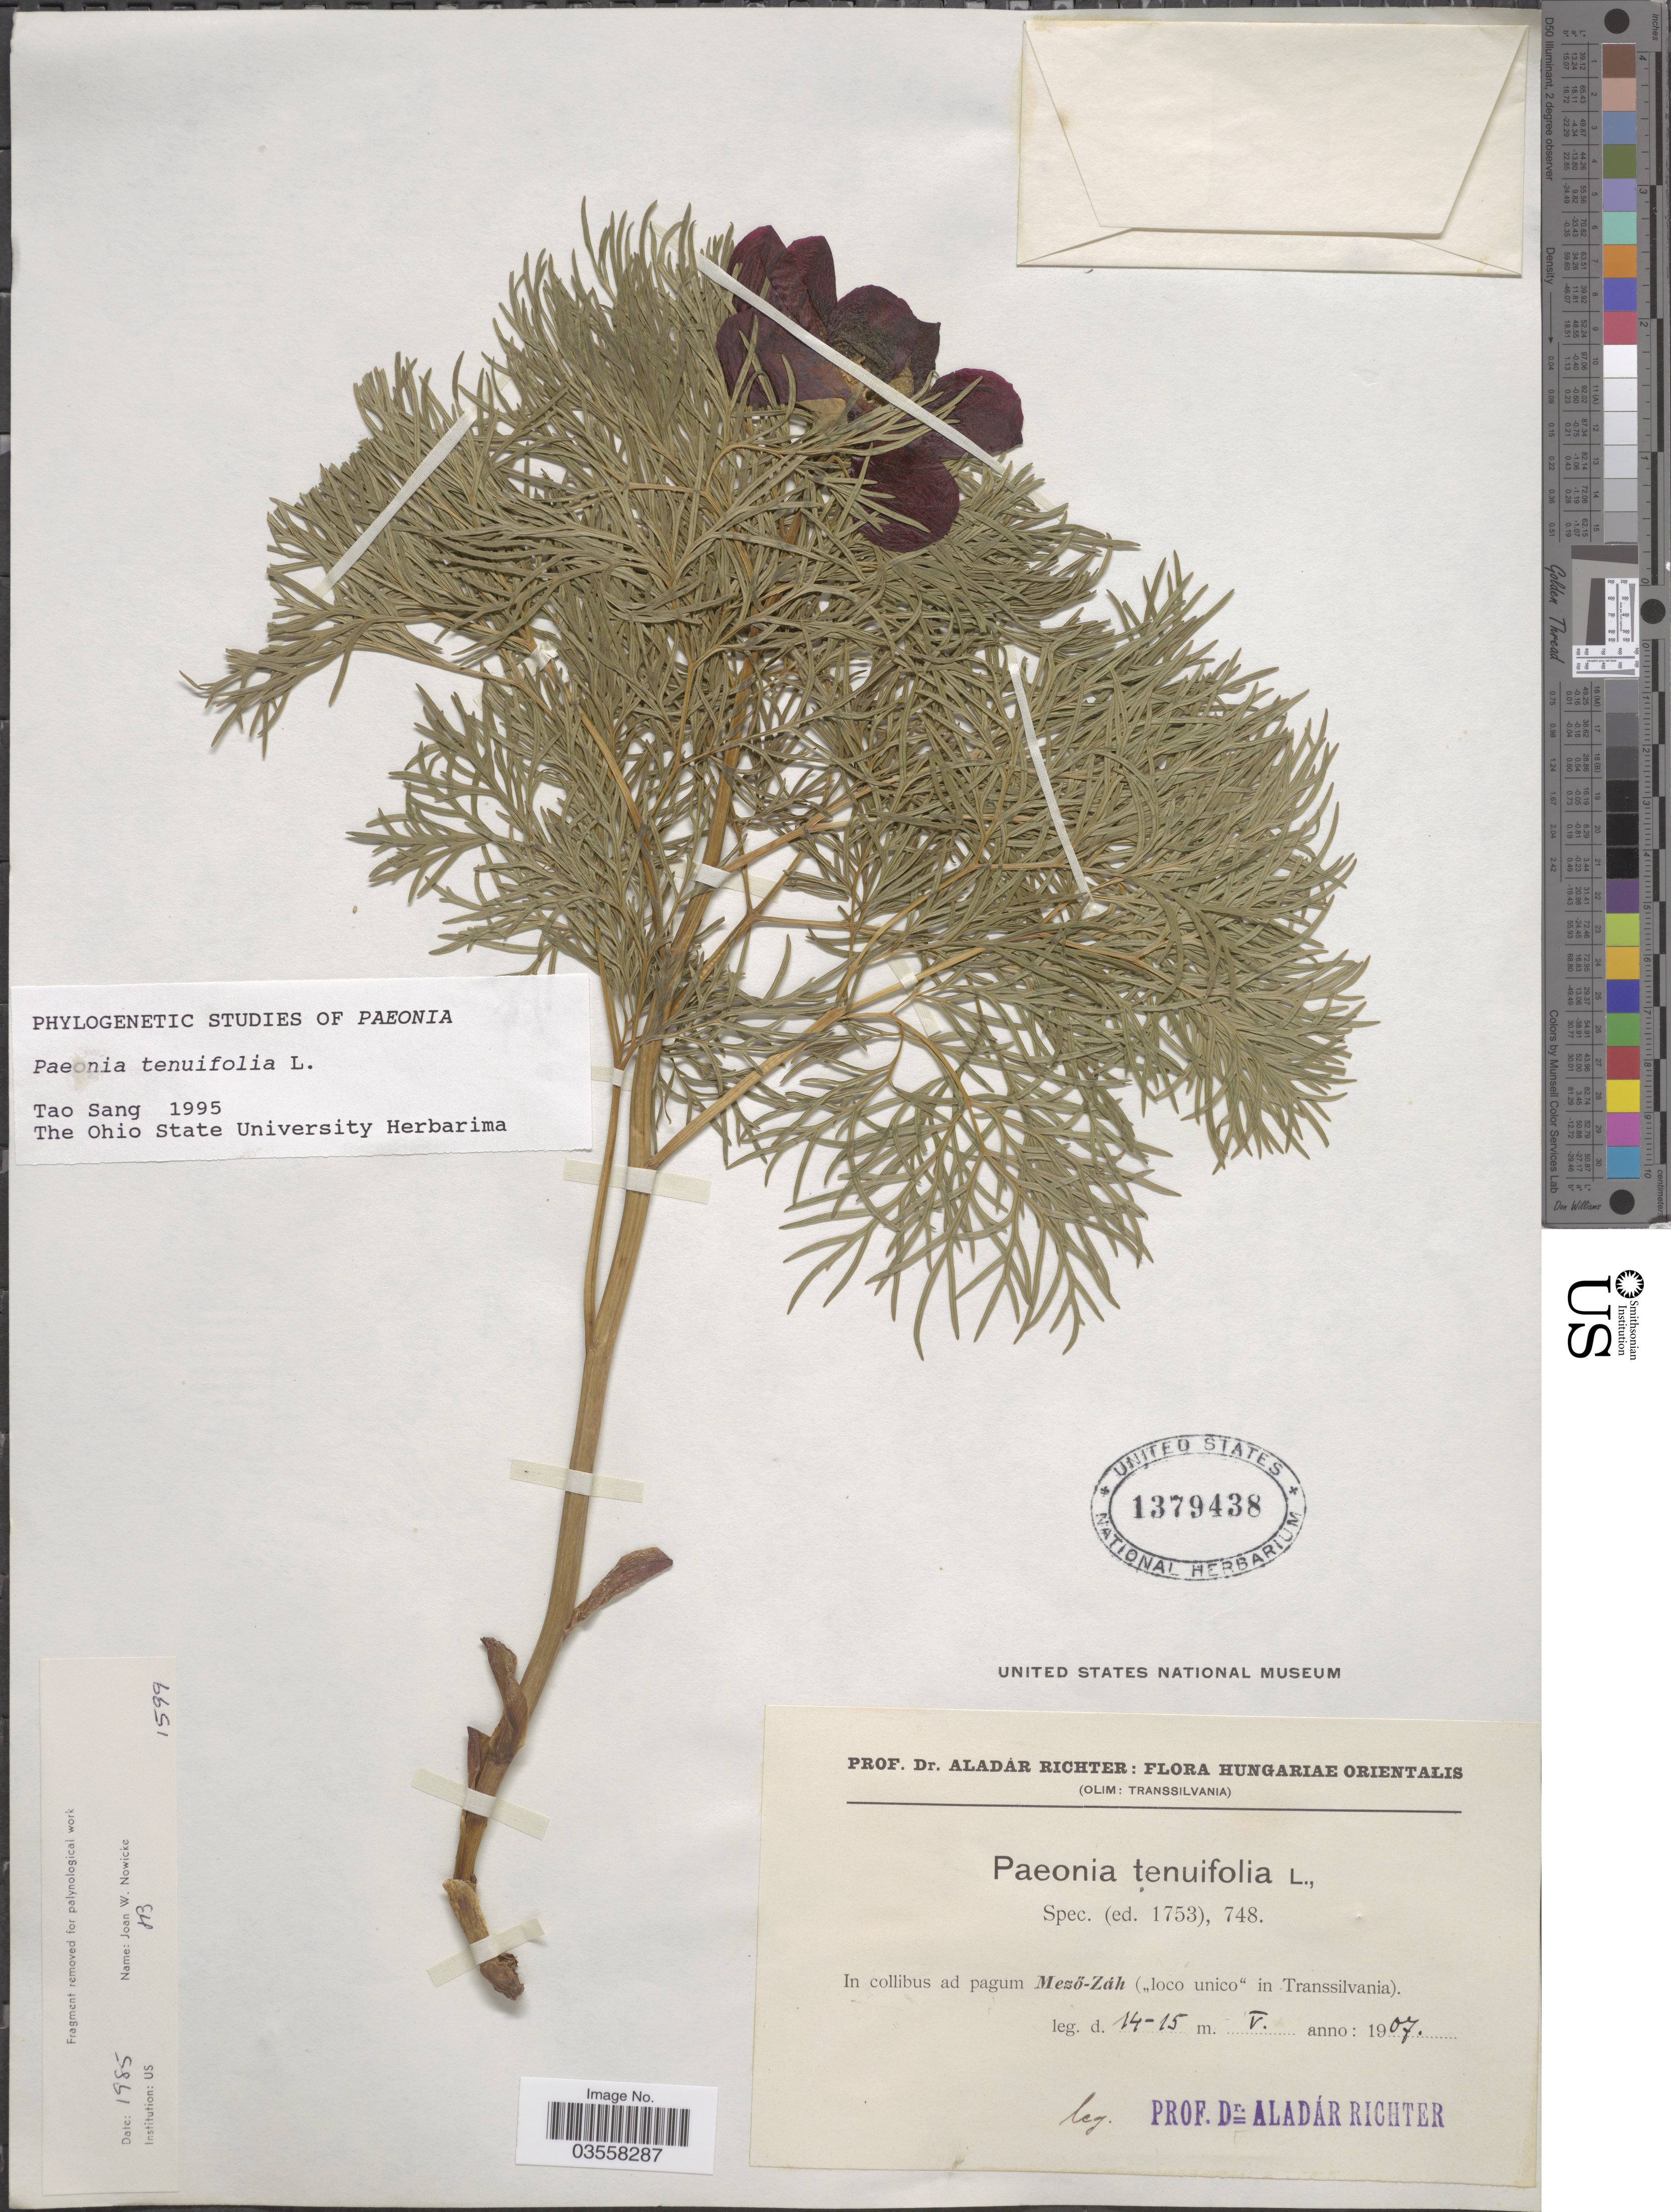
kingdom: Plantae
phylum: Tracheophyta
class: Magnoliopsida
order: Saxifragales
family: Paeoniaceae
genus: Paeonia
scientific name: Paeonia tenuifolia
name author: L.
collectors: A. Richter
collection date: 1907-05-14/1907-05-15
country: Romania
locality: Hungariæ Orientalis. (Olim: Transsilvania). In collibus ad pagum Mezö-Záh ("loco unico" in Transsilvania).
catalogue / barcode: US 1379438